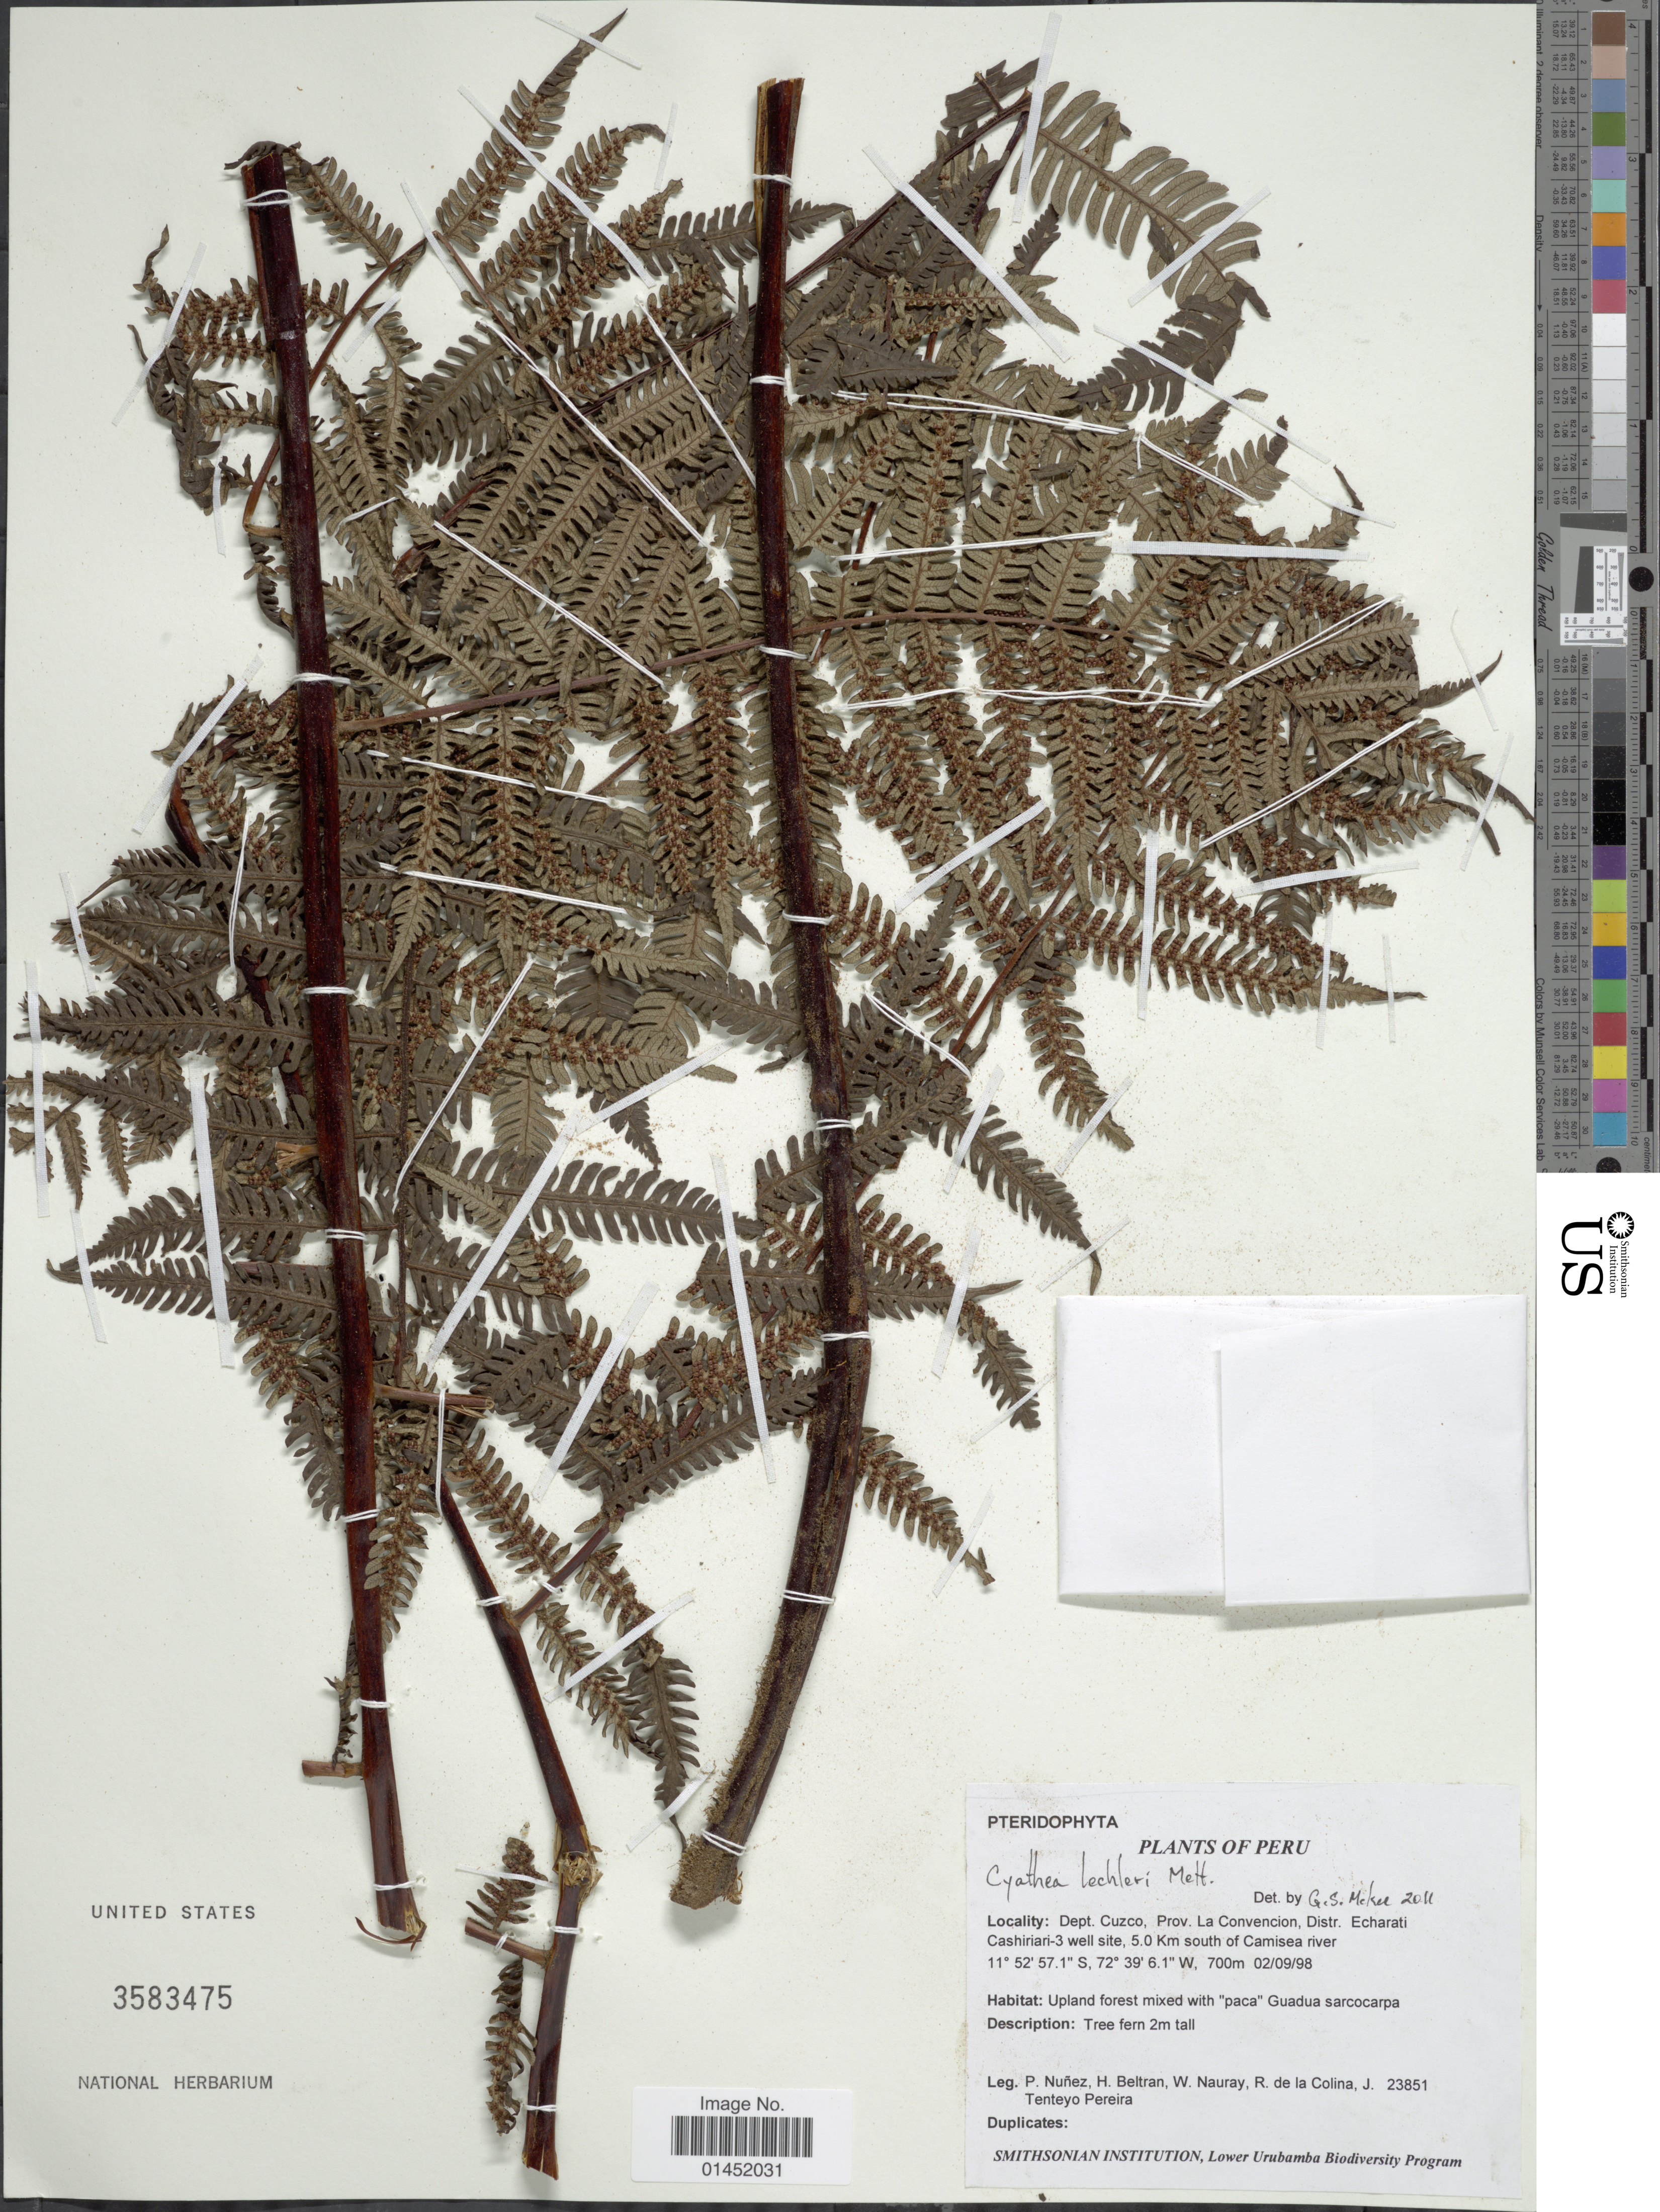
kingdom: Plantae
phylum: Tracheophyta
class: Polypodiopsida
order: Cyatheales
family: Cyatheaceae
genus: Cyathea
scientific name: Cyathea lechleri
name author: Mett.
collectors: P. Nuñez V., H. Beltran, W. Nauray, R. de La Colina & J. T. Pereira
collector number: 23851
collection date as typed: Transcribed d/m/y: 2/9/98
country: Peru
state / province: Cusco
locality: Depto Cuzco, Prov. La Convencion, Distr. Echarati Cashiriari-3 well site, 5.0 Km south of Camisea river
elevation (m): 700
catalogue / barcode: US 3583475